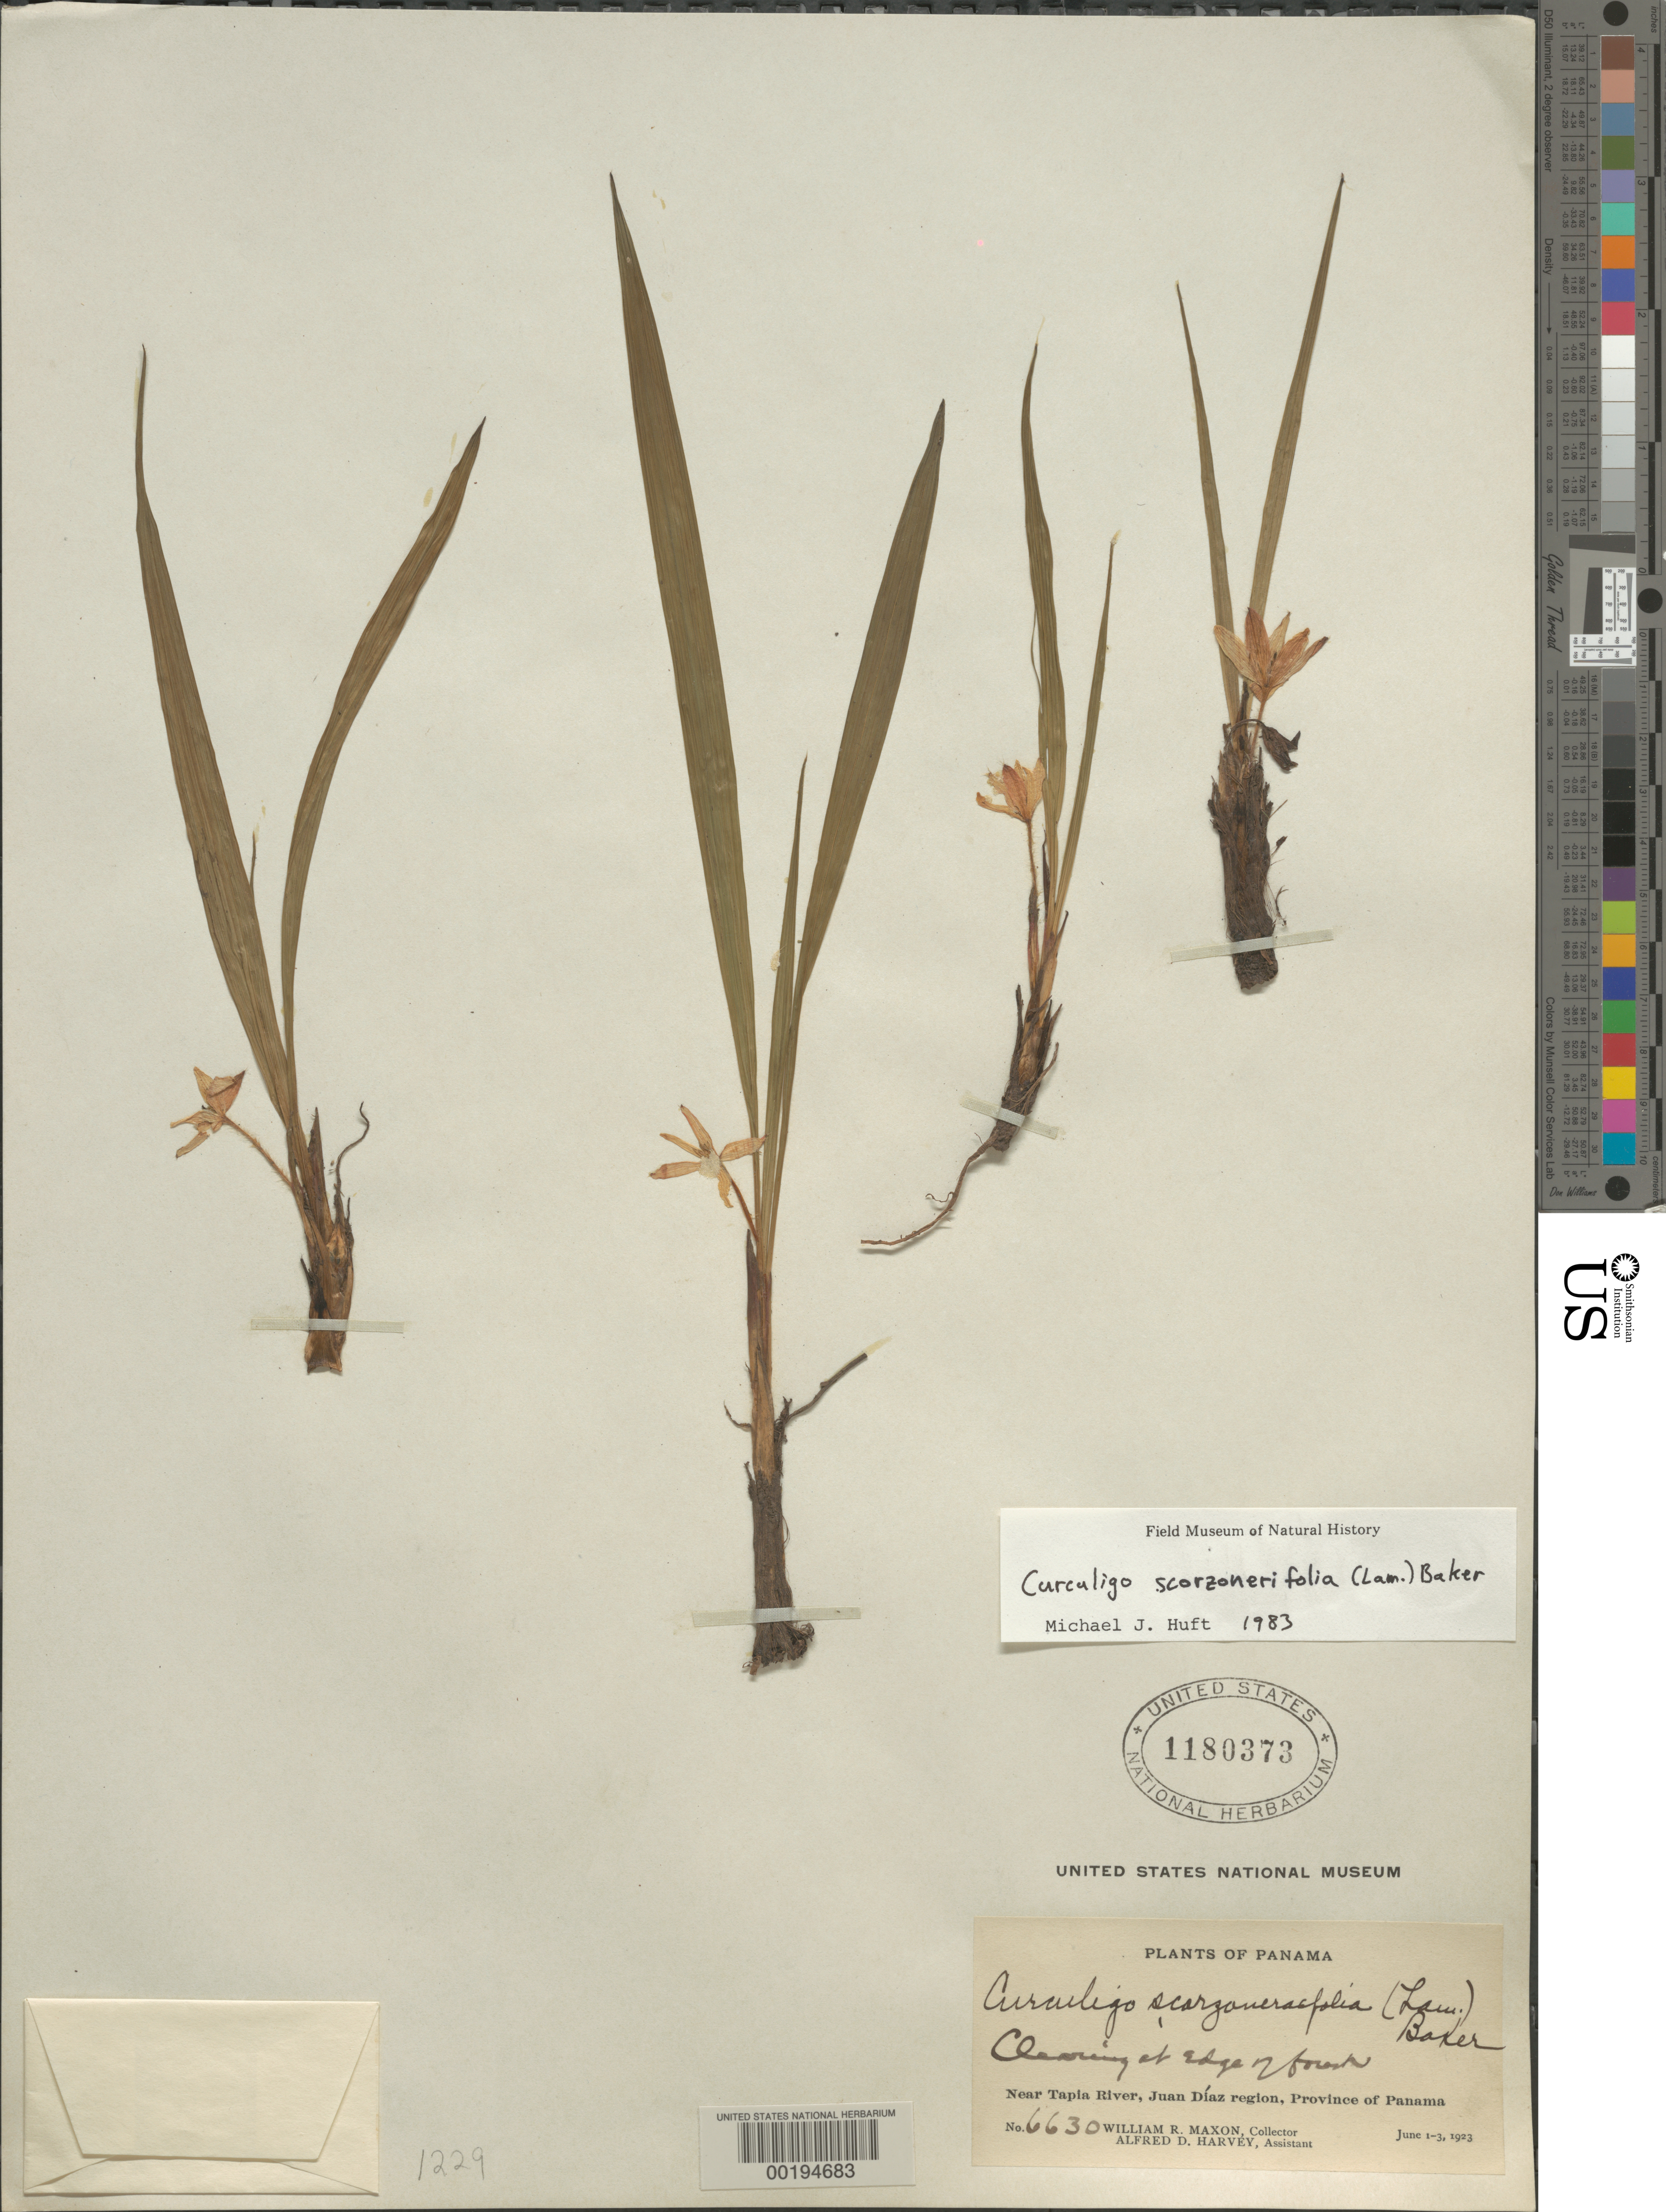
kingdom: Plantae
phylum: Tracheophyta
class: Liliopsida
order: Asparagales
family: Hypoxidaceae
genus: Curculigo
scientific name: Curculigo scorzonerifolia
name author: (Lam.) Baker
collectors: W. R. Maxon & A. D. Harvey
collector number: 6630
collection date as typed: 01 Jun 1923 to 03 Jun 1923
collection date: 1923-06-01/1923-06-03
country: Panama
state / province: Panamá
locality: Near Tapia River, Juan Diaz region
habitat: Clearing at edge of forest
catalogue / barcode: US 1180373